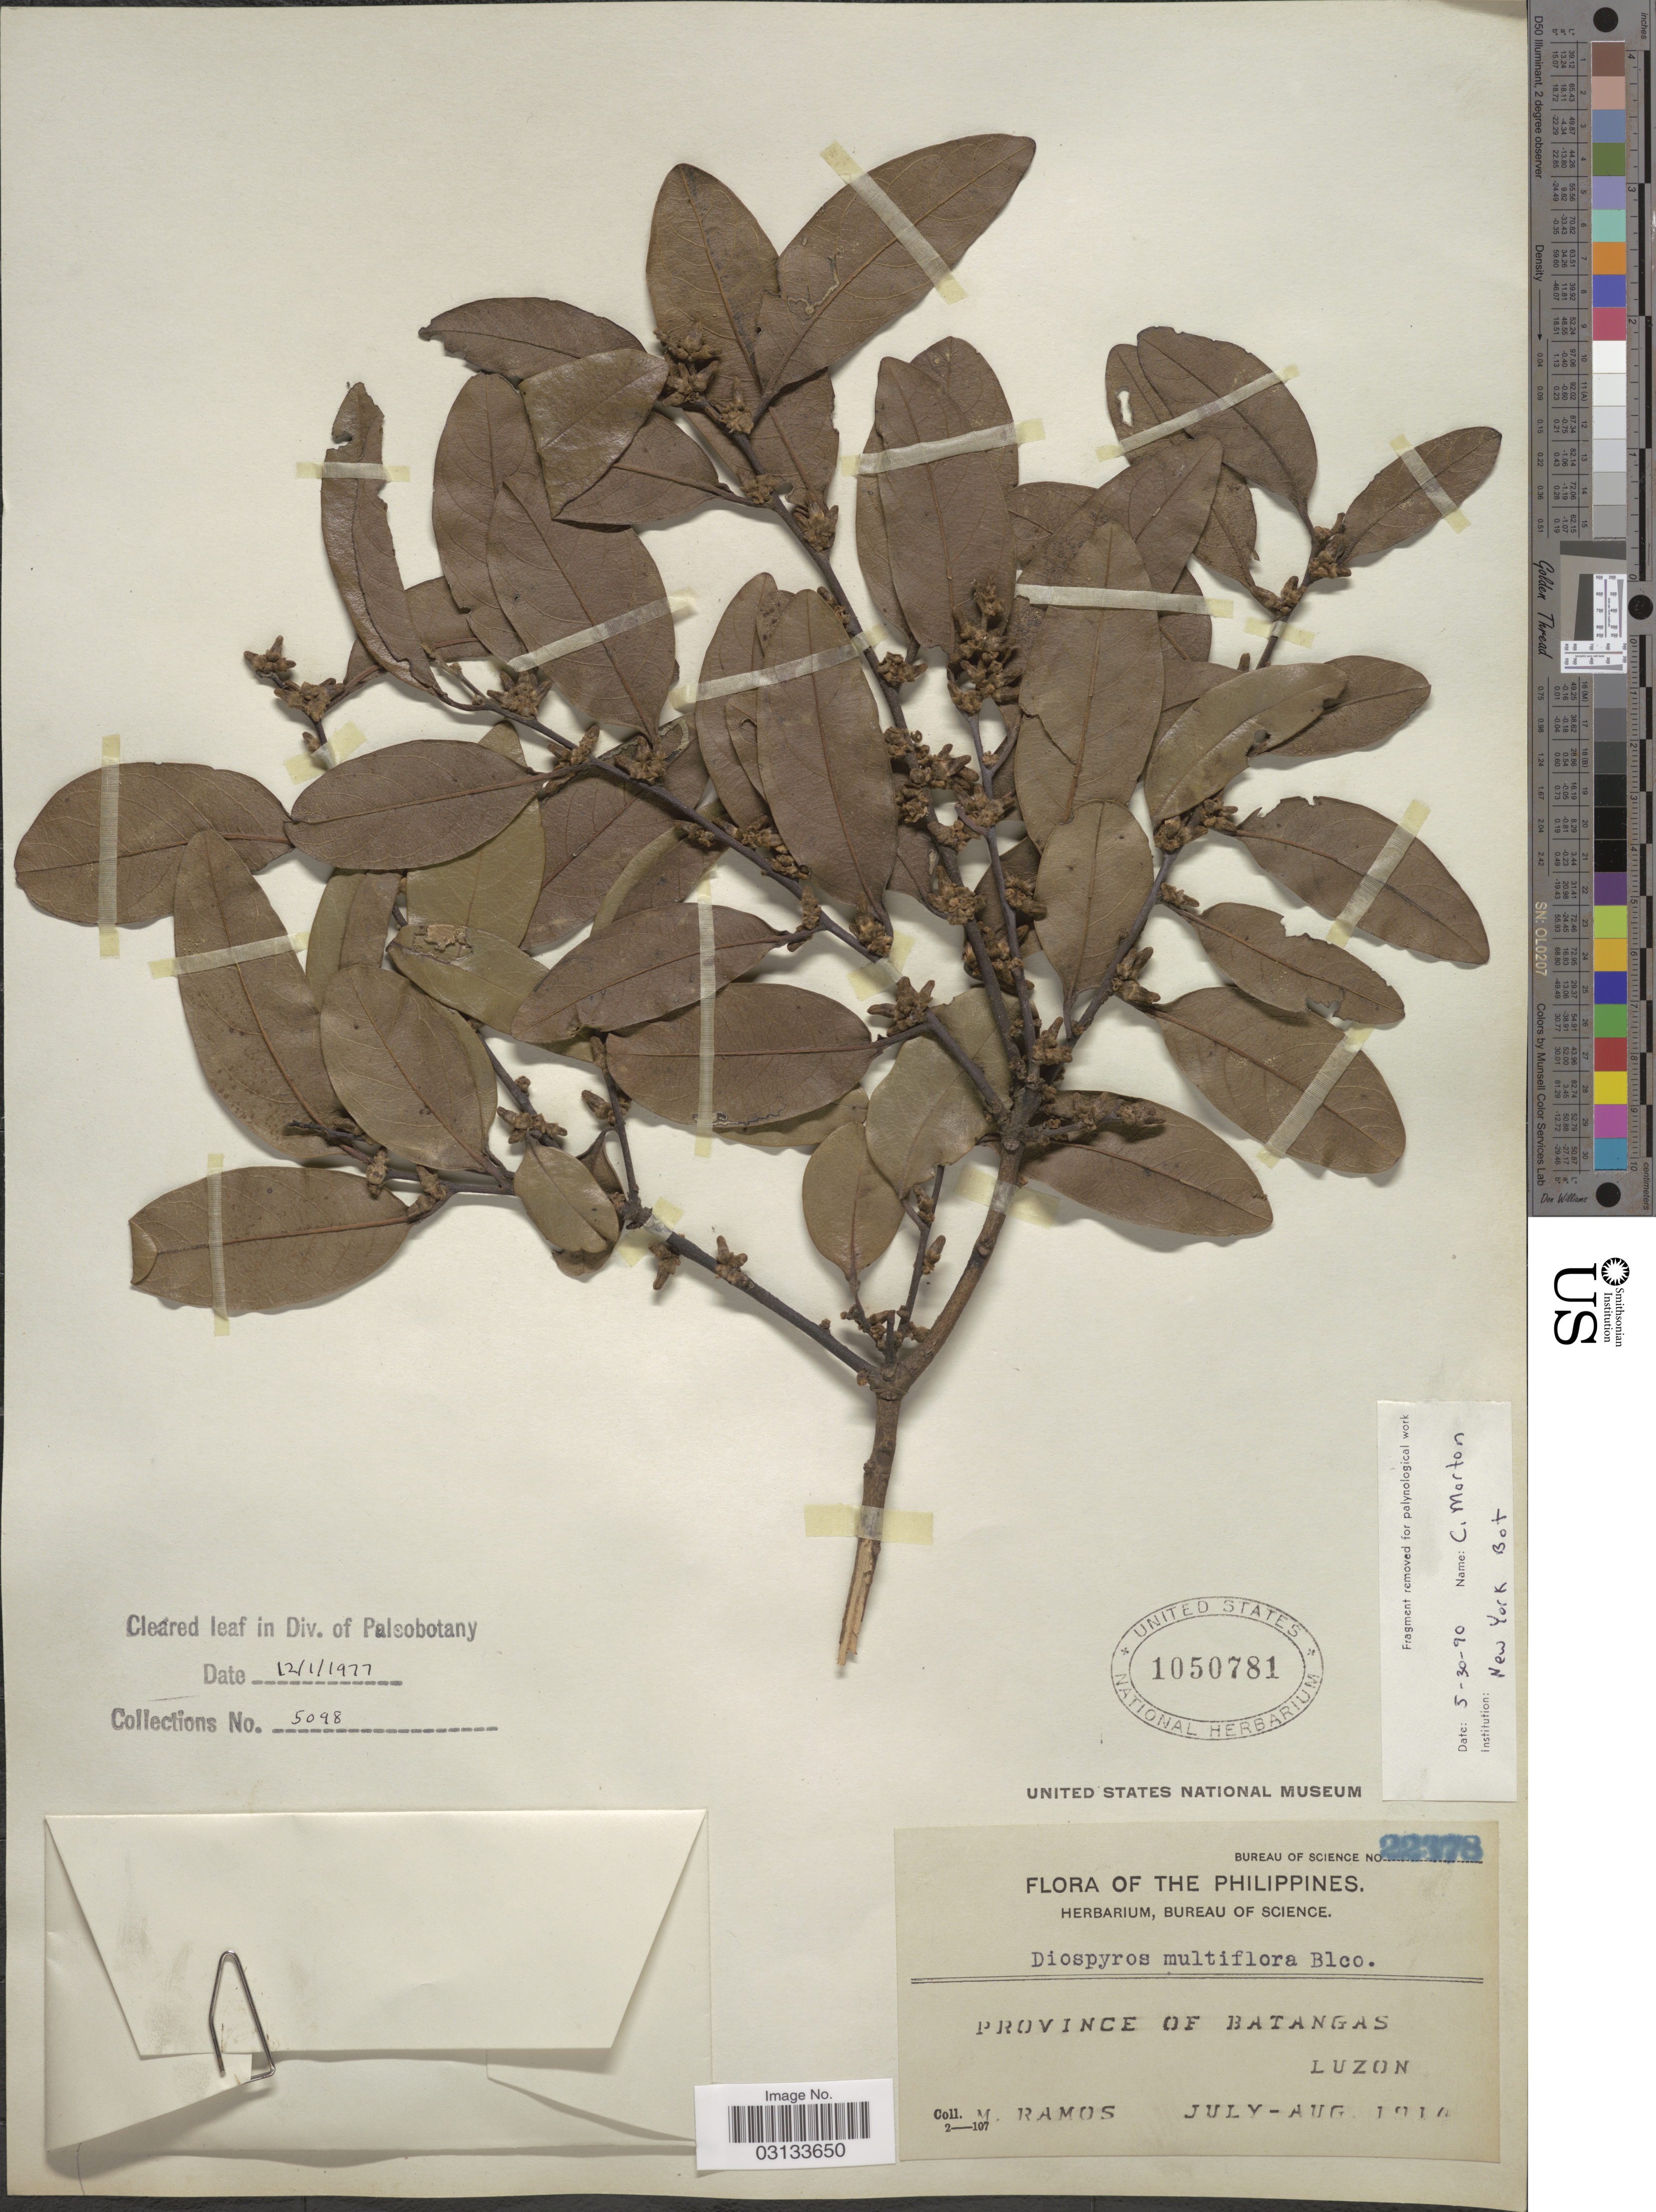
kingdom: Plantae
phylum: Tracheophyta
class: Magnoliopsida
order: Ericales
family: Ebenaceae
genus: Diospyros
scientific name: Diospyros multiflora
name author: Blanco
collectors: M. Ramos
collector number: Bureau of Science 22378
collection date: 1914-07/1914-08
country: Philippines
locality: Province of Batangas. Luzon.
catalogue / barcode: US 1050781